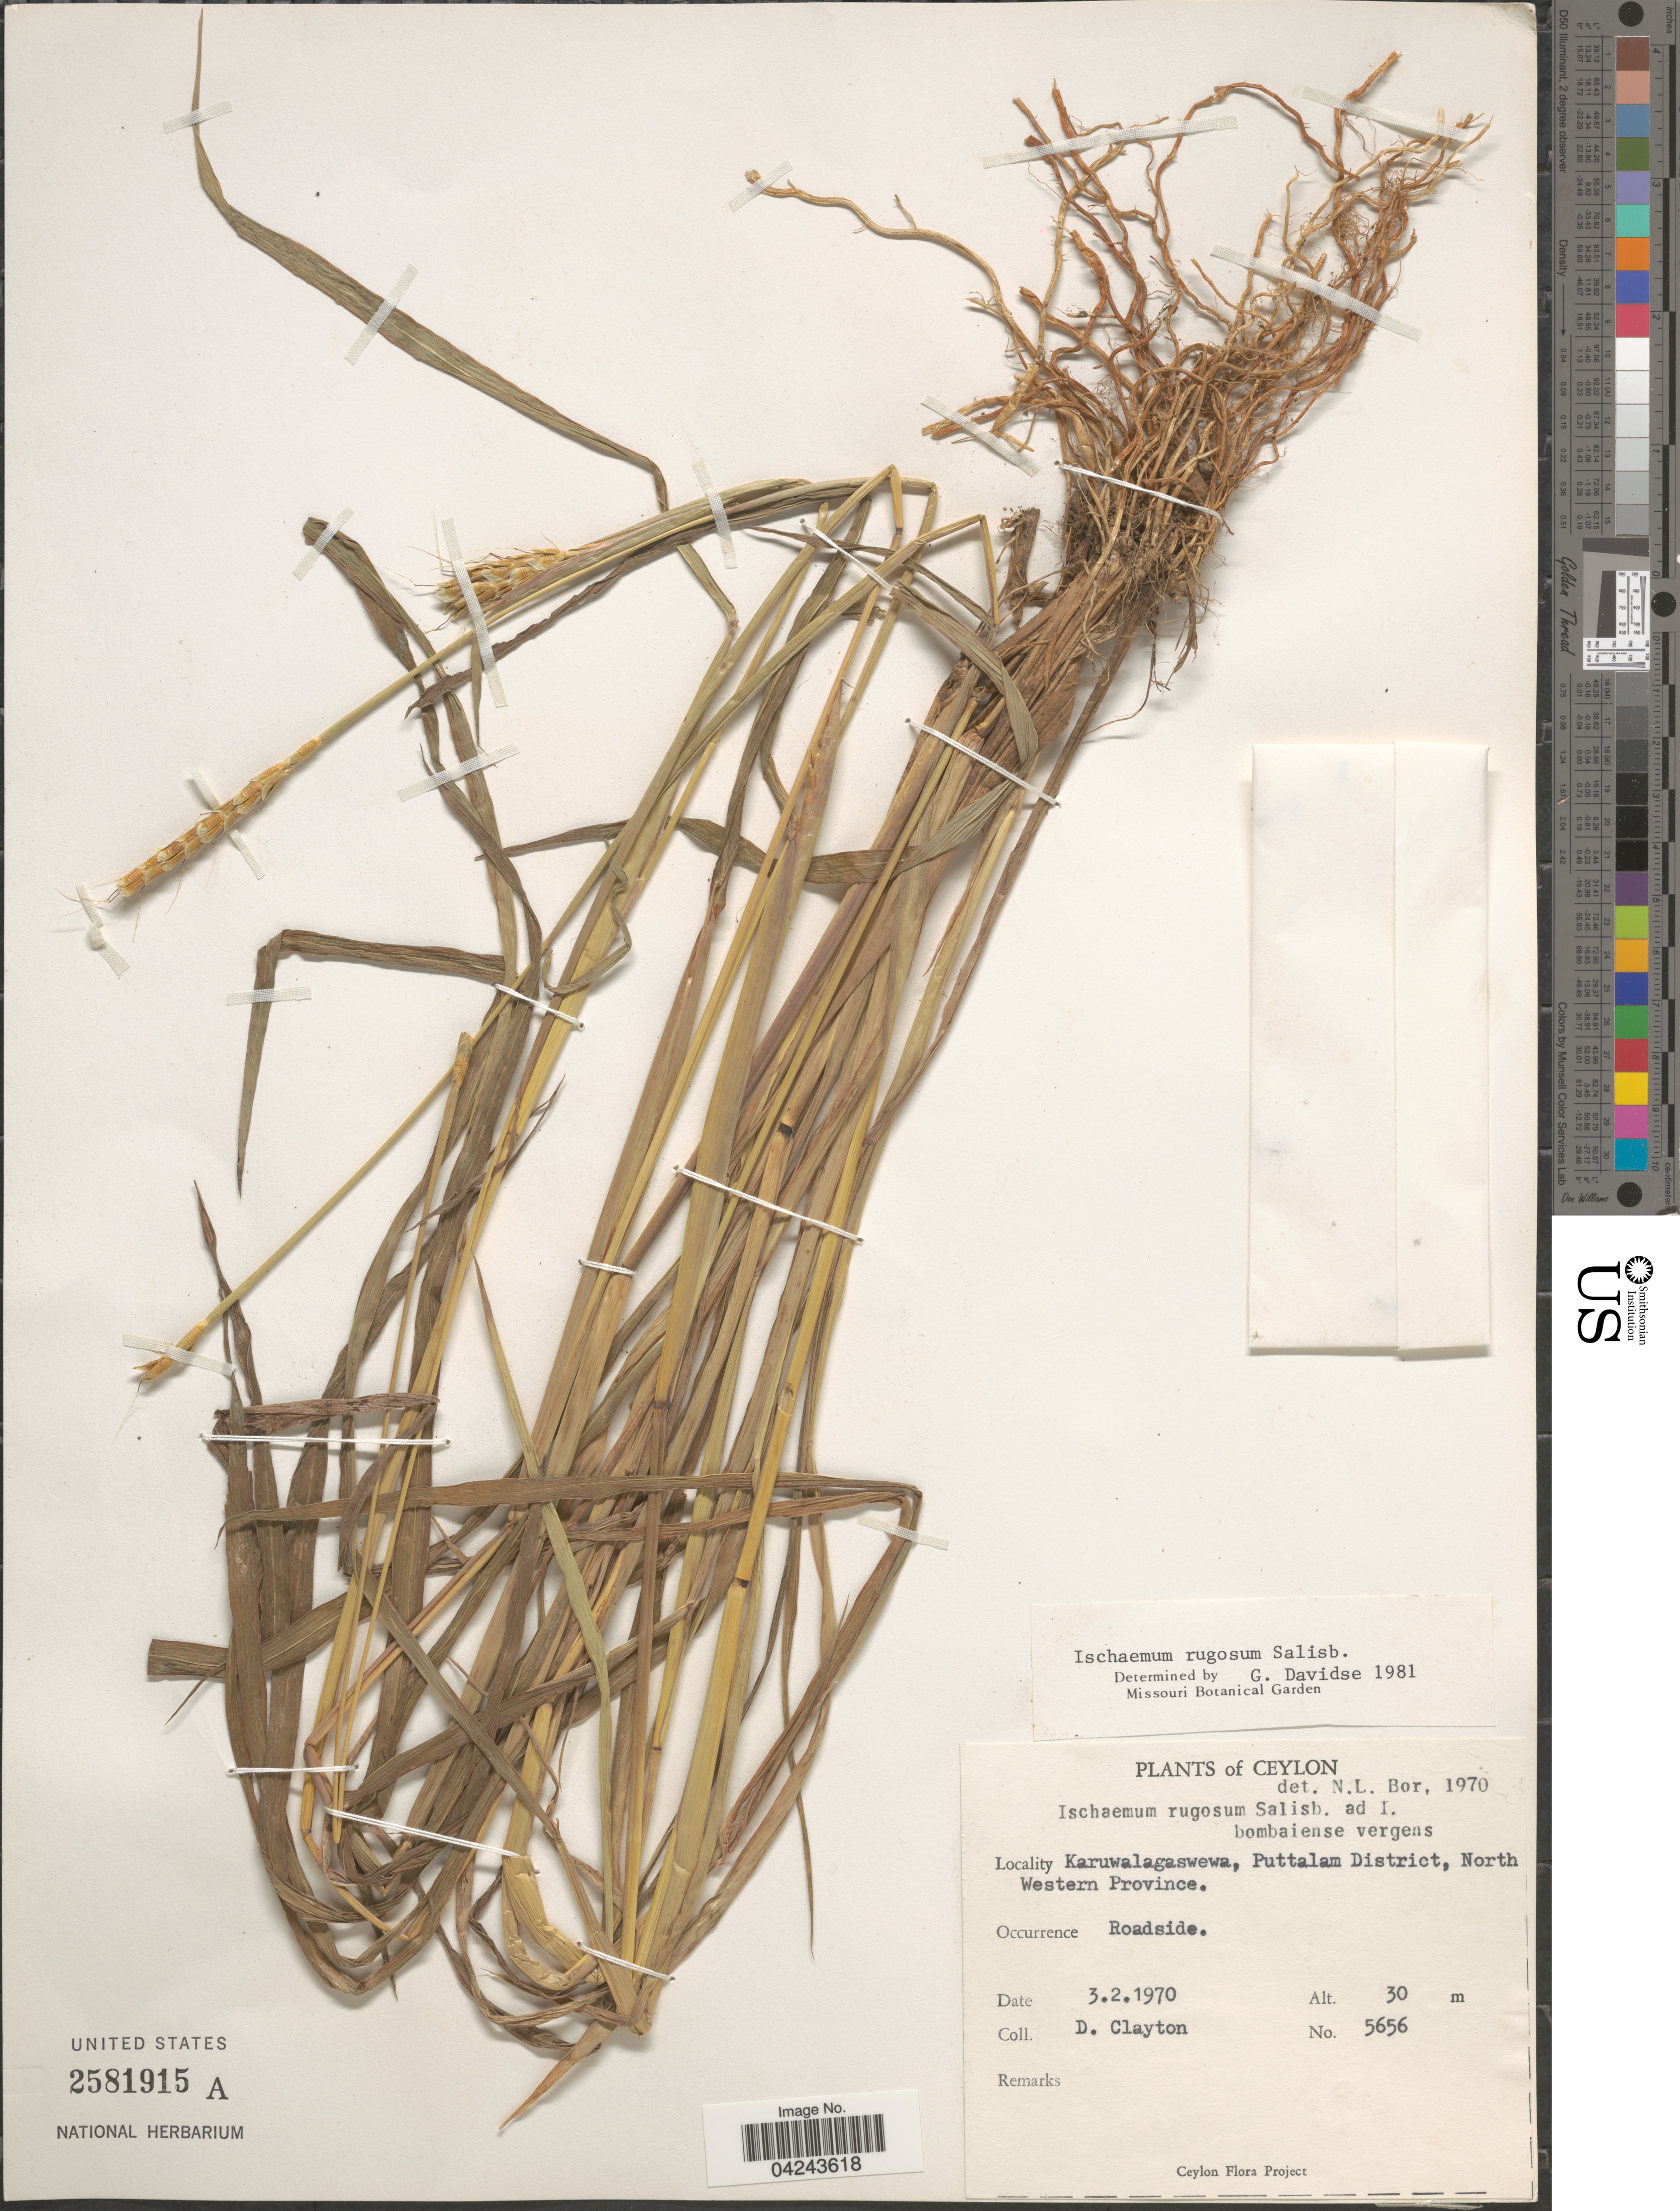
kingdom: Plantae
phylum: Tracheophyta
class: Liliopsida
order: Poales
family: Poaceae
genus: Ischaemum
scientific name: Ischaemum rugosum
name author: Salisb.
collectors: D. Clayton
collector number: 5656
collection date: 1970-02-03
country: Sri Lanka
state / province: North Western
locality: Ceylon. Karuwalagaswewe, Puttalam District.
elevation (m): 30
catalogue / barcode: US 2581915A